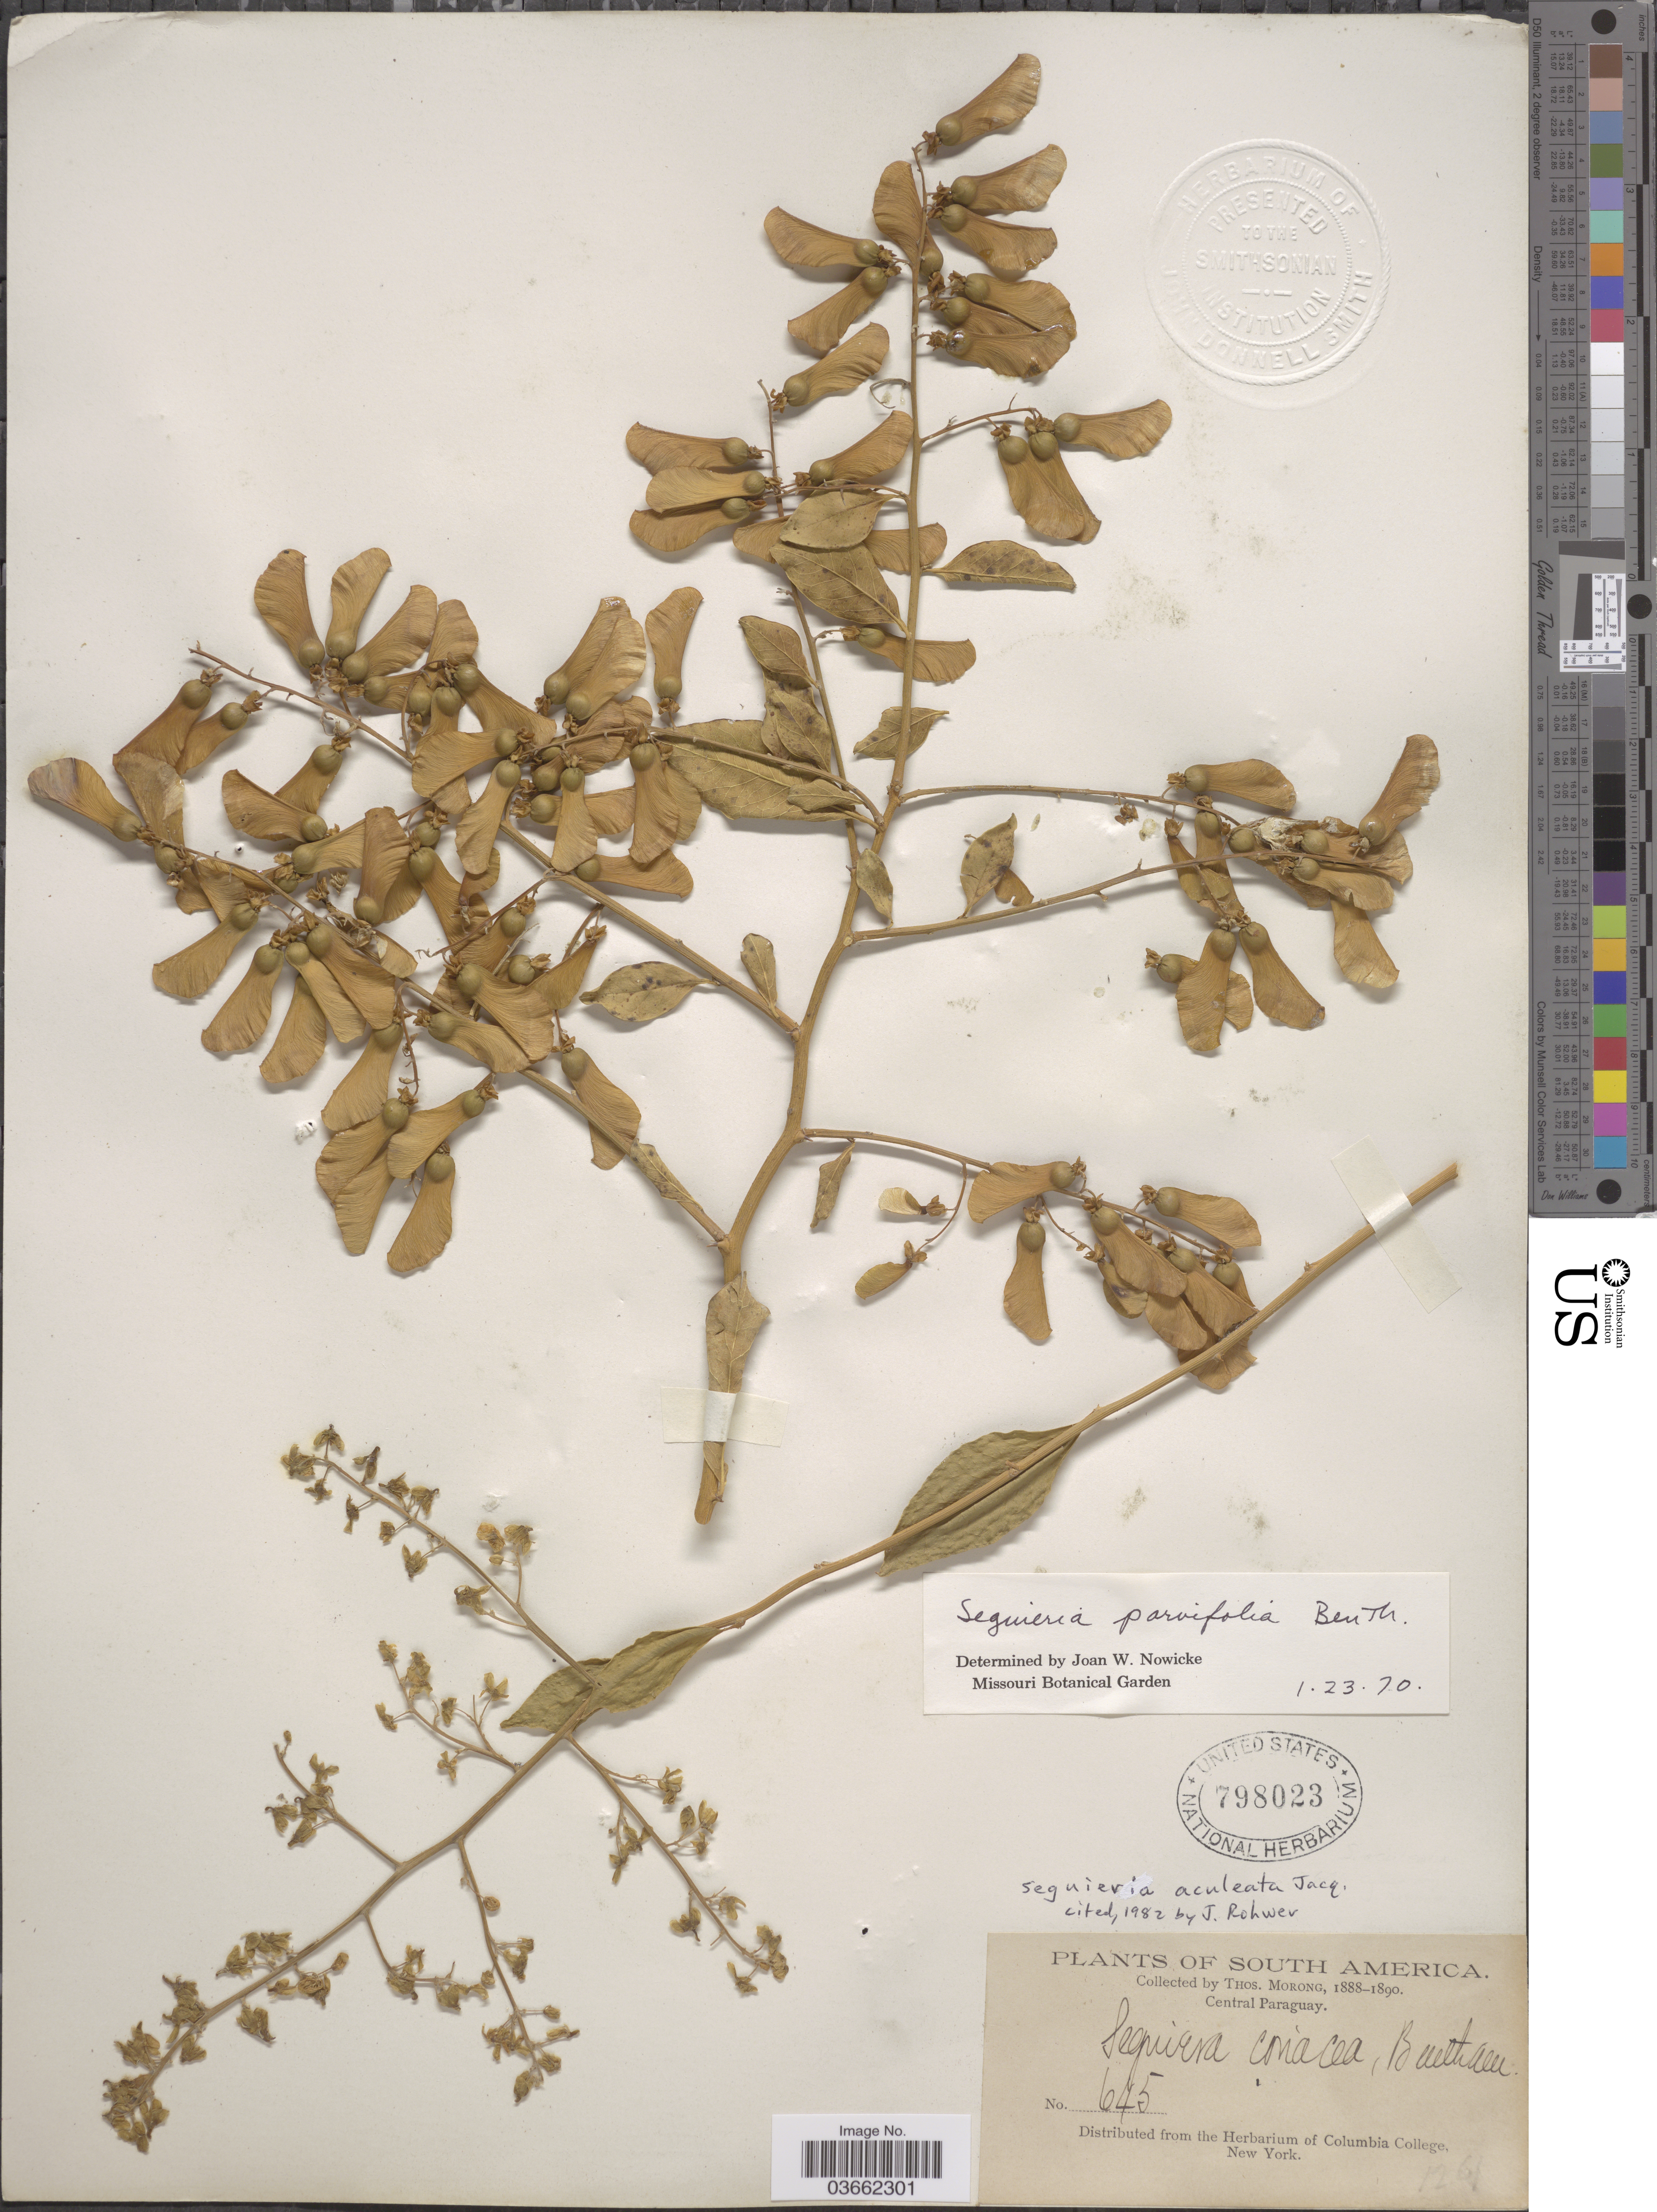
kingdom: Plantae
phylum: Tracheophyta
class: Magnoliopsida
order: Caryophyllales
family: Phytolaccaceae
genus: Seguieria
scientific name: Seguieria aculeata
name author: Jacq.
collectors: ex herb. T. Morong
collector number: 645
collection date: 1888/1890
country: Paraguay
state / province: Central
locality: Central Paraguay.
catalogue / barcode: US 798023